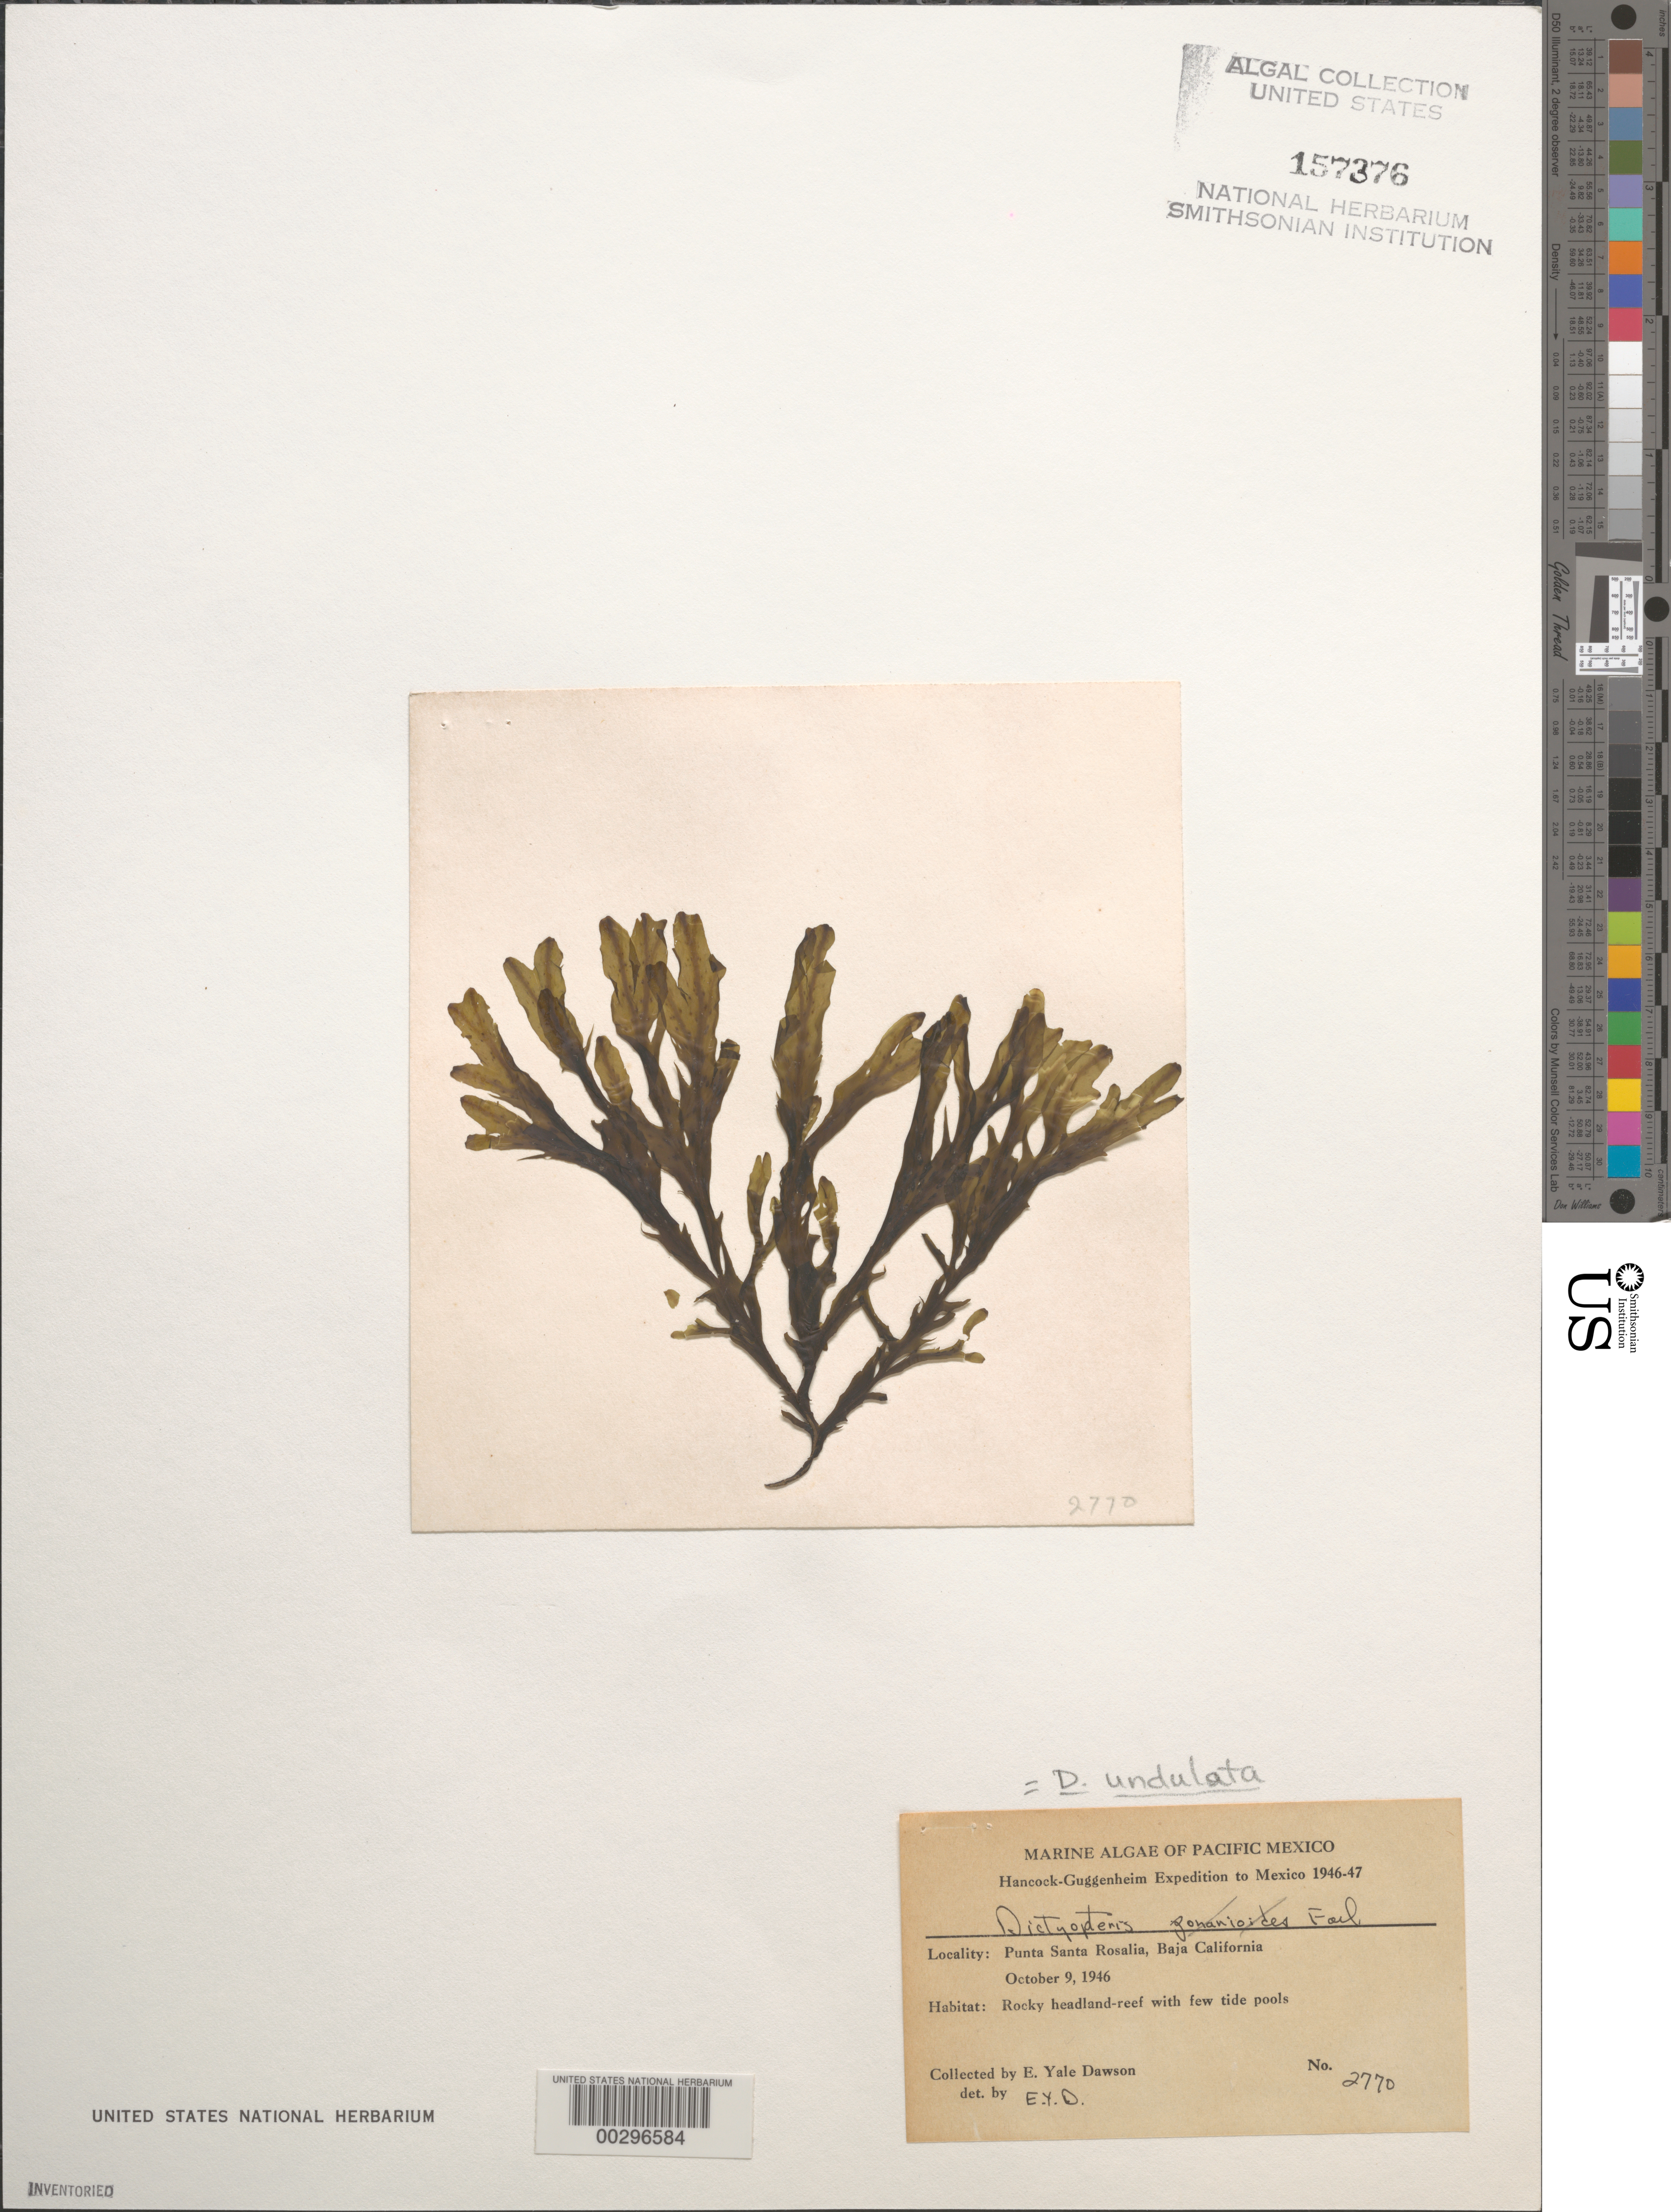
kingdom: Chromista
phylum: Ochrophyta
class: Phaeophyceae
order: Dictyotales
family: Dictyotaceae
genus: Dictyopteris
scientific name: Dictyopteris undulata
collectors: E. Y. Dawson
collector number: EYD 2770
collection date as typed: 09 Oct 1946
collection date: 1946-10-09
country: Mexico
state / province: Baja California Sur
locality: Punta Santa Rosalia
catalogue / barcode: US 157376